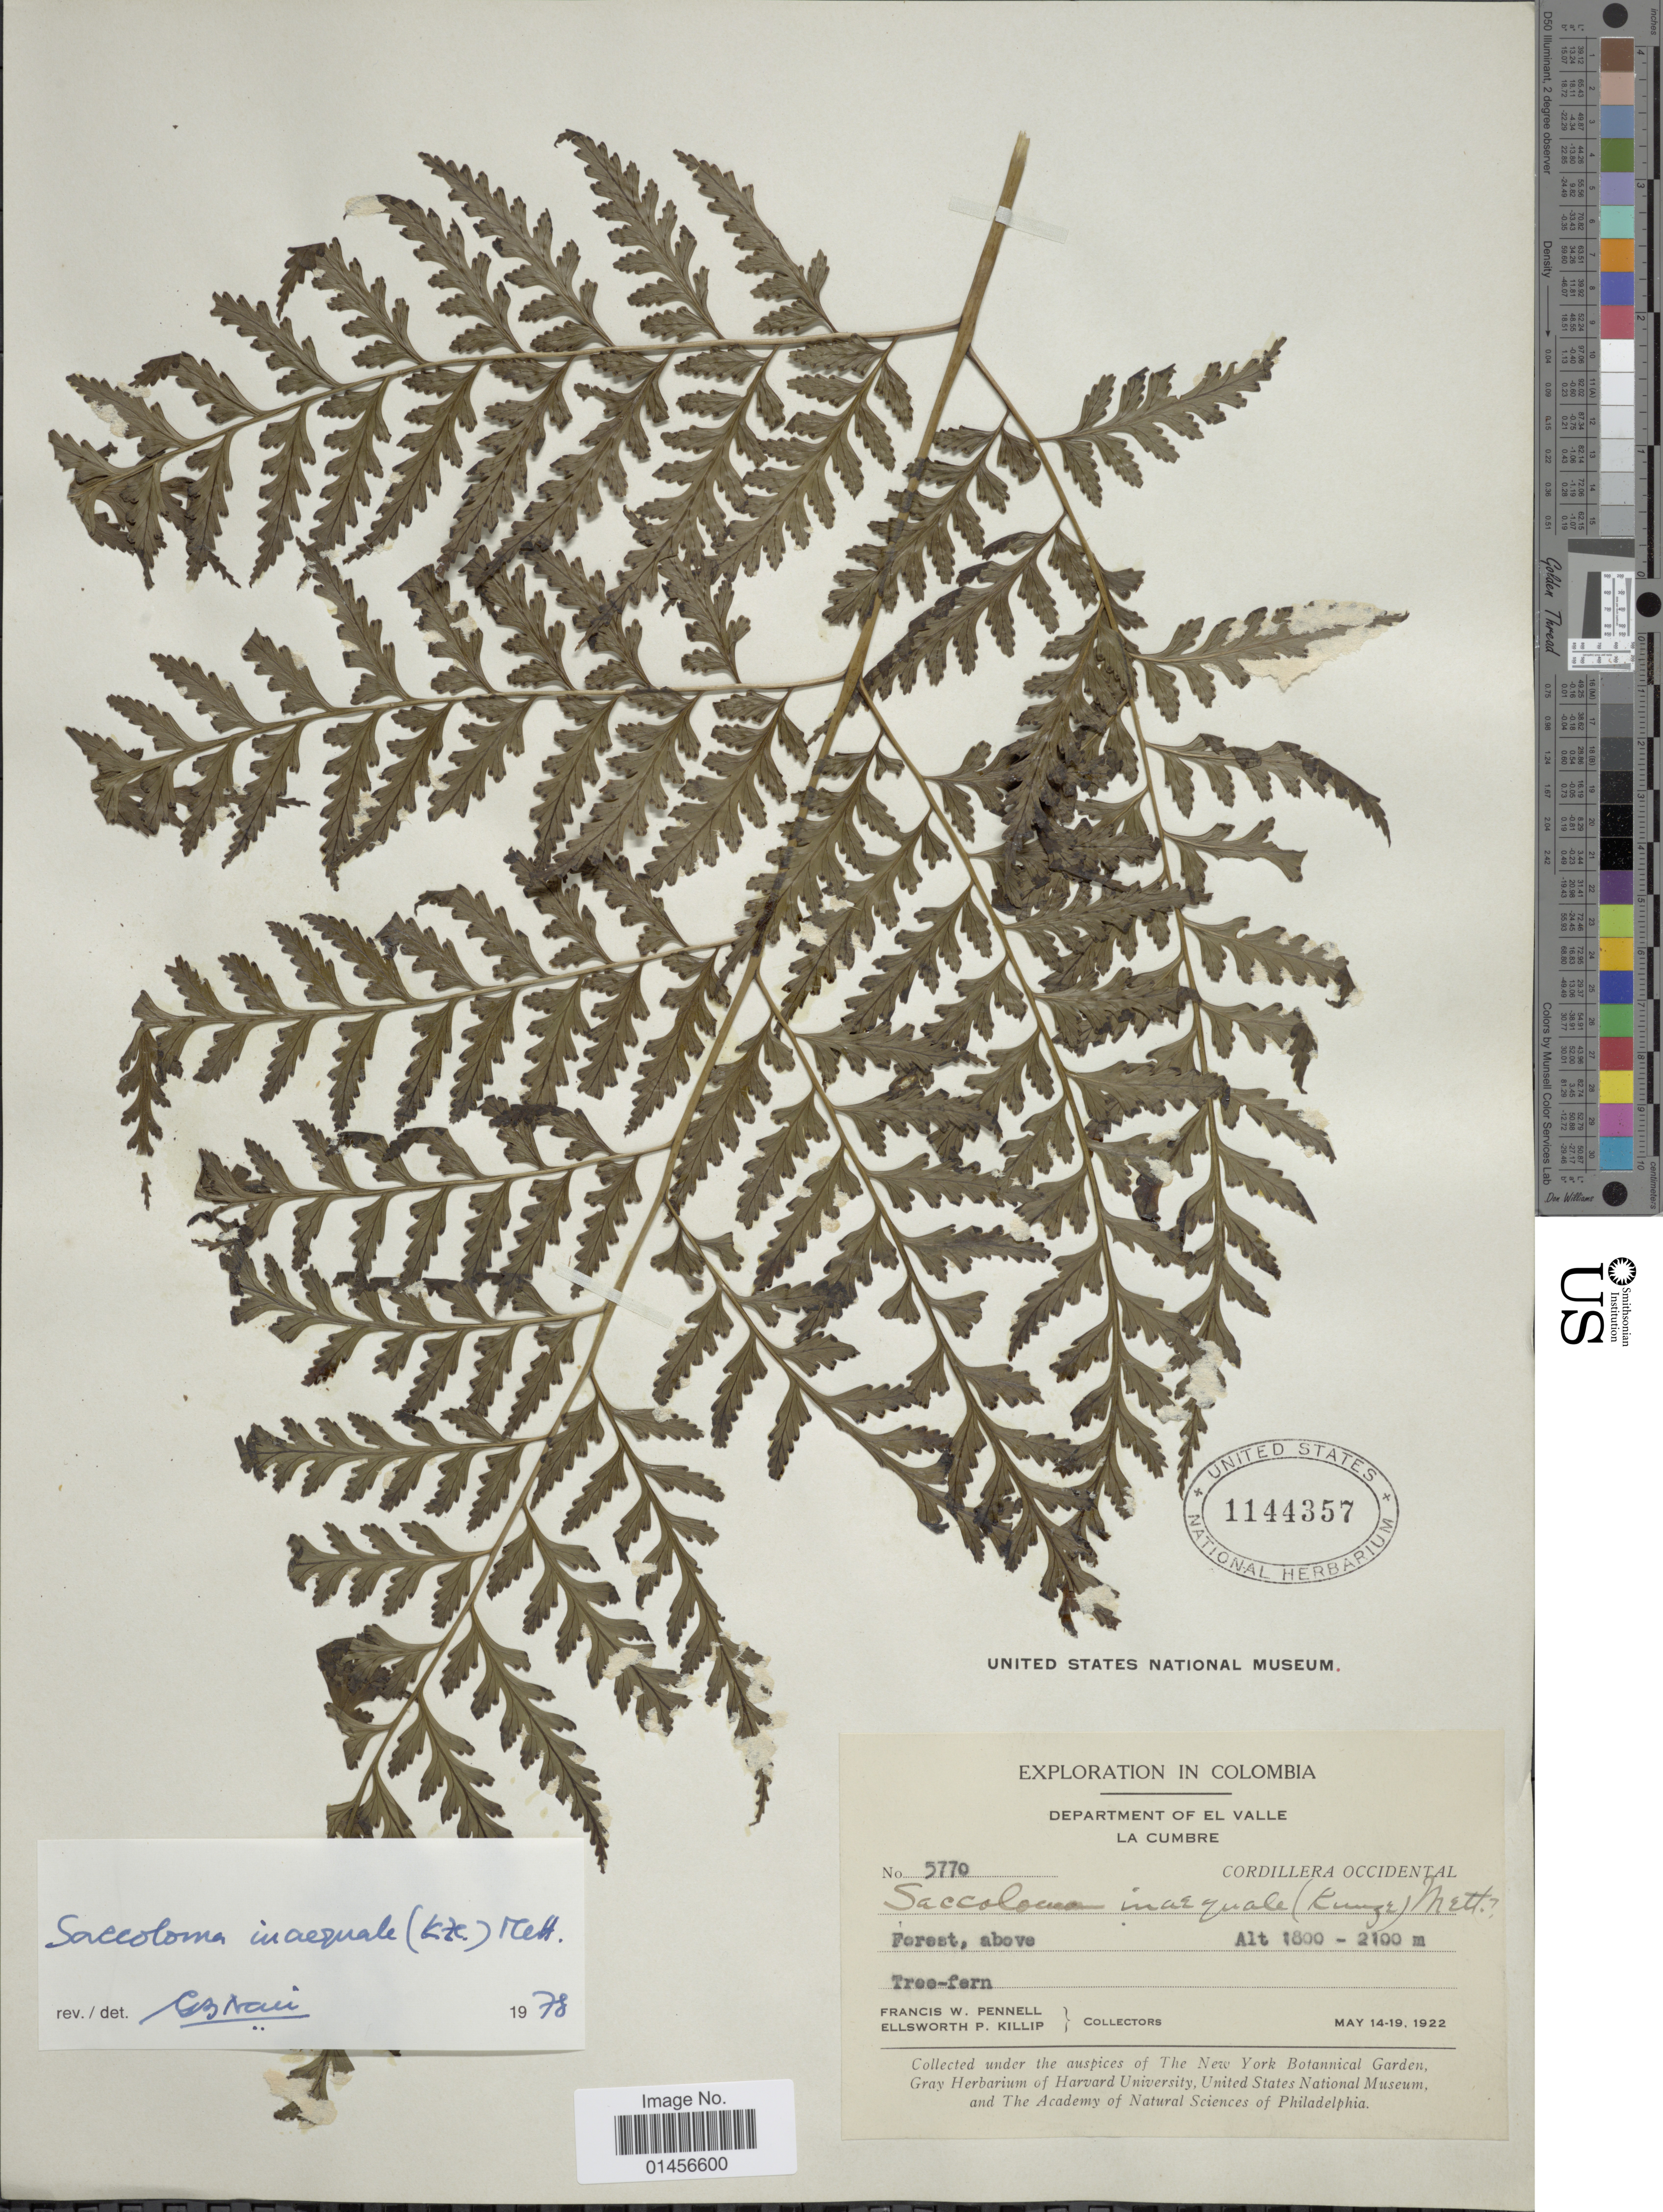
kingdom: Plantae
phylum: Tracheophyta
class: Polypodiopsida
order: Polypodiales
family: Saccolomataceae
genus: Saccoloma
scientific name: Saccoloma inaequale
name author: (Kunze) Mett.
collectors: F. W. Pennell & E. P. Killip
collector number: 5770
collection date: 1922-05-14/1922-05-19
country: Colombia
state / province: Valle del Cauca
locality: Department of El Valle, La Cumbre, Cordillera Occidental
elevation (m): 1800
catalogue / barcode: US 1144357